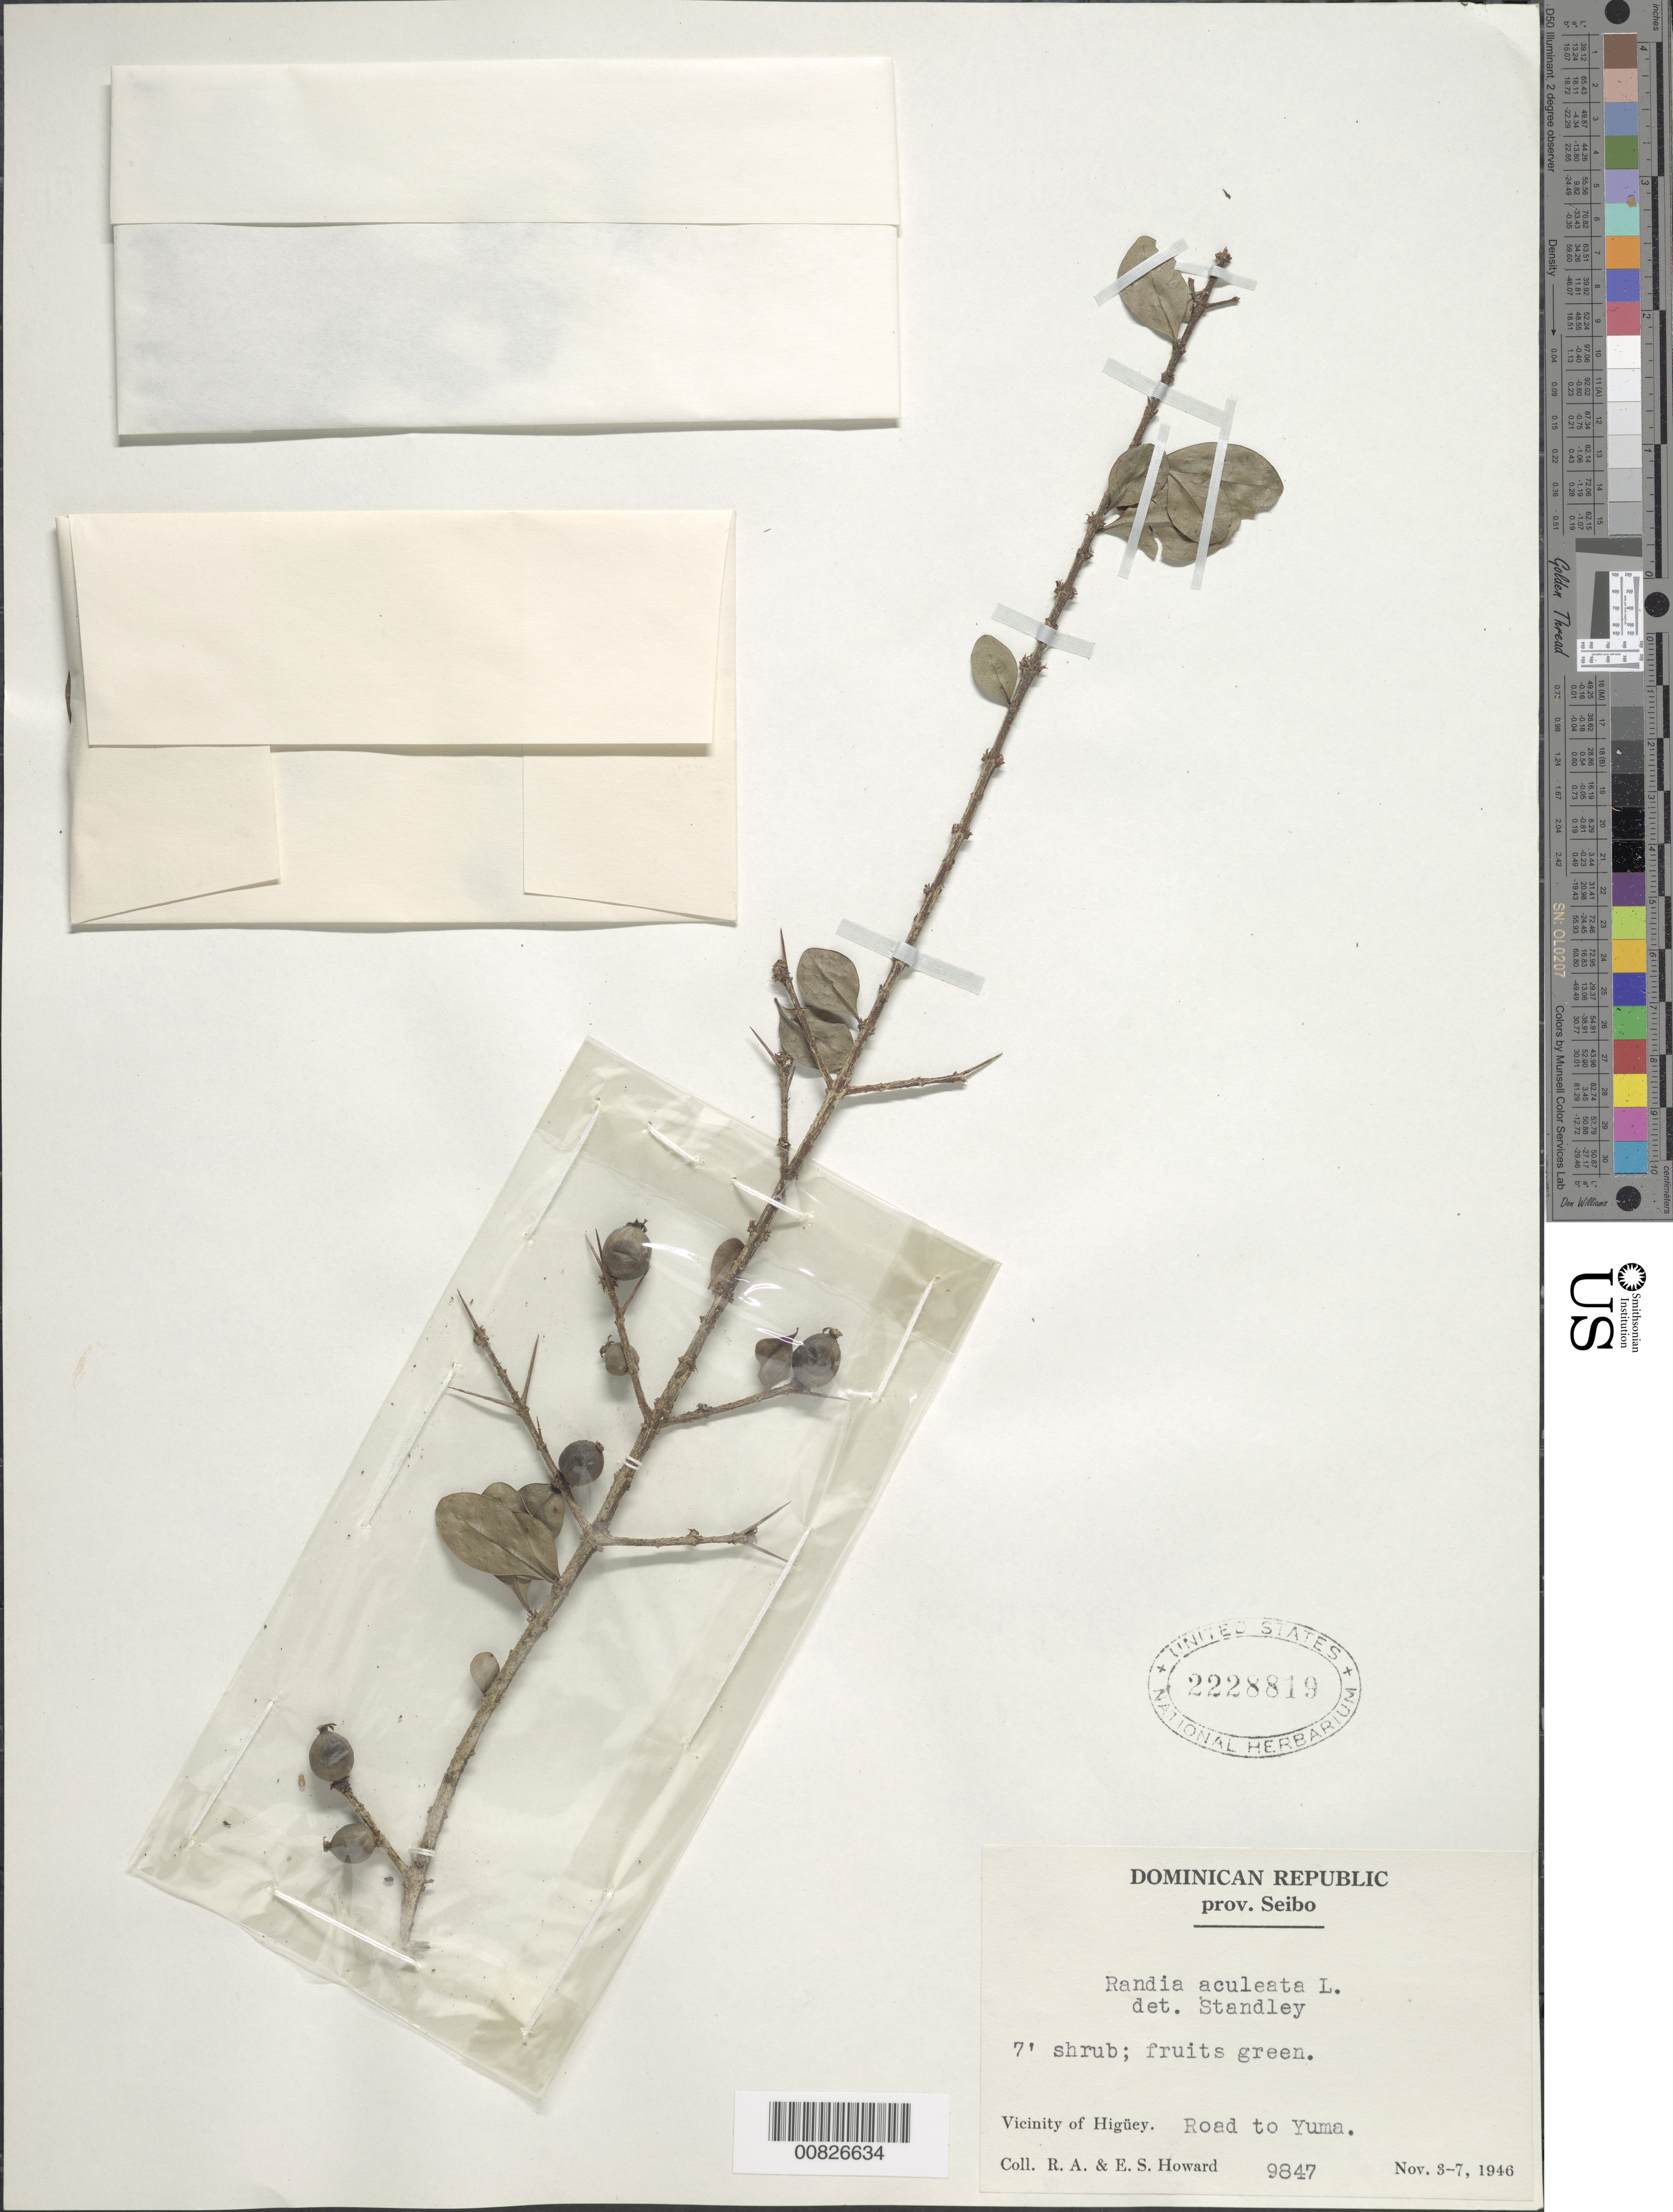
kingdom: Plantae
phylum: Tracheophyta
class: Magnoliopsida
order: Gentianales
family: Rubiaceae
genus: Randia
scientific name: Randia aculeata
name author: L.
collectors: R. A. Howard & E. S. Howard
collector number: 9847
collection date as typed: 03 Nov 1946 to 07 Nov 1946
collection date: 1946-11-03/1946-11-07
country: Dominican Republic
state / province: El Seibo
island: Hispaniola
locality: Vicinity of Higüey, road to Yuma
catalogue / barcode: US 2228819